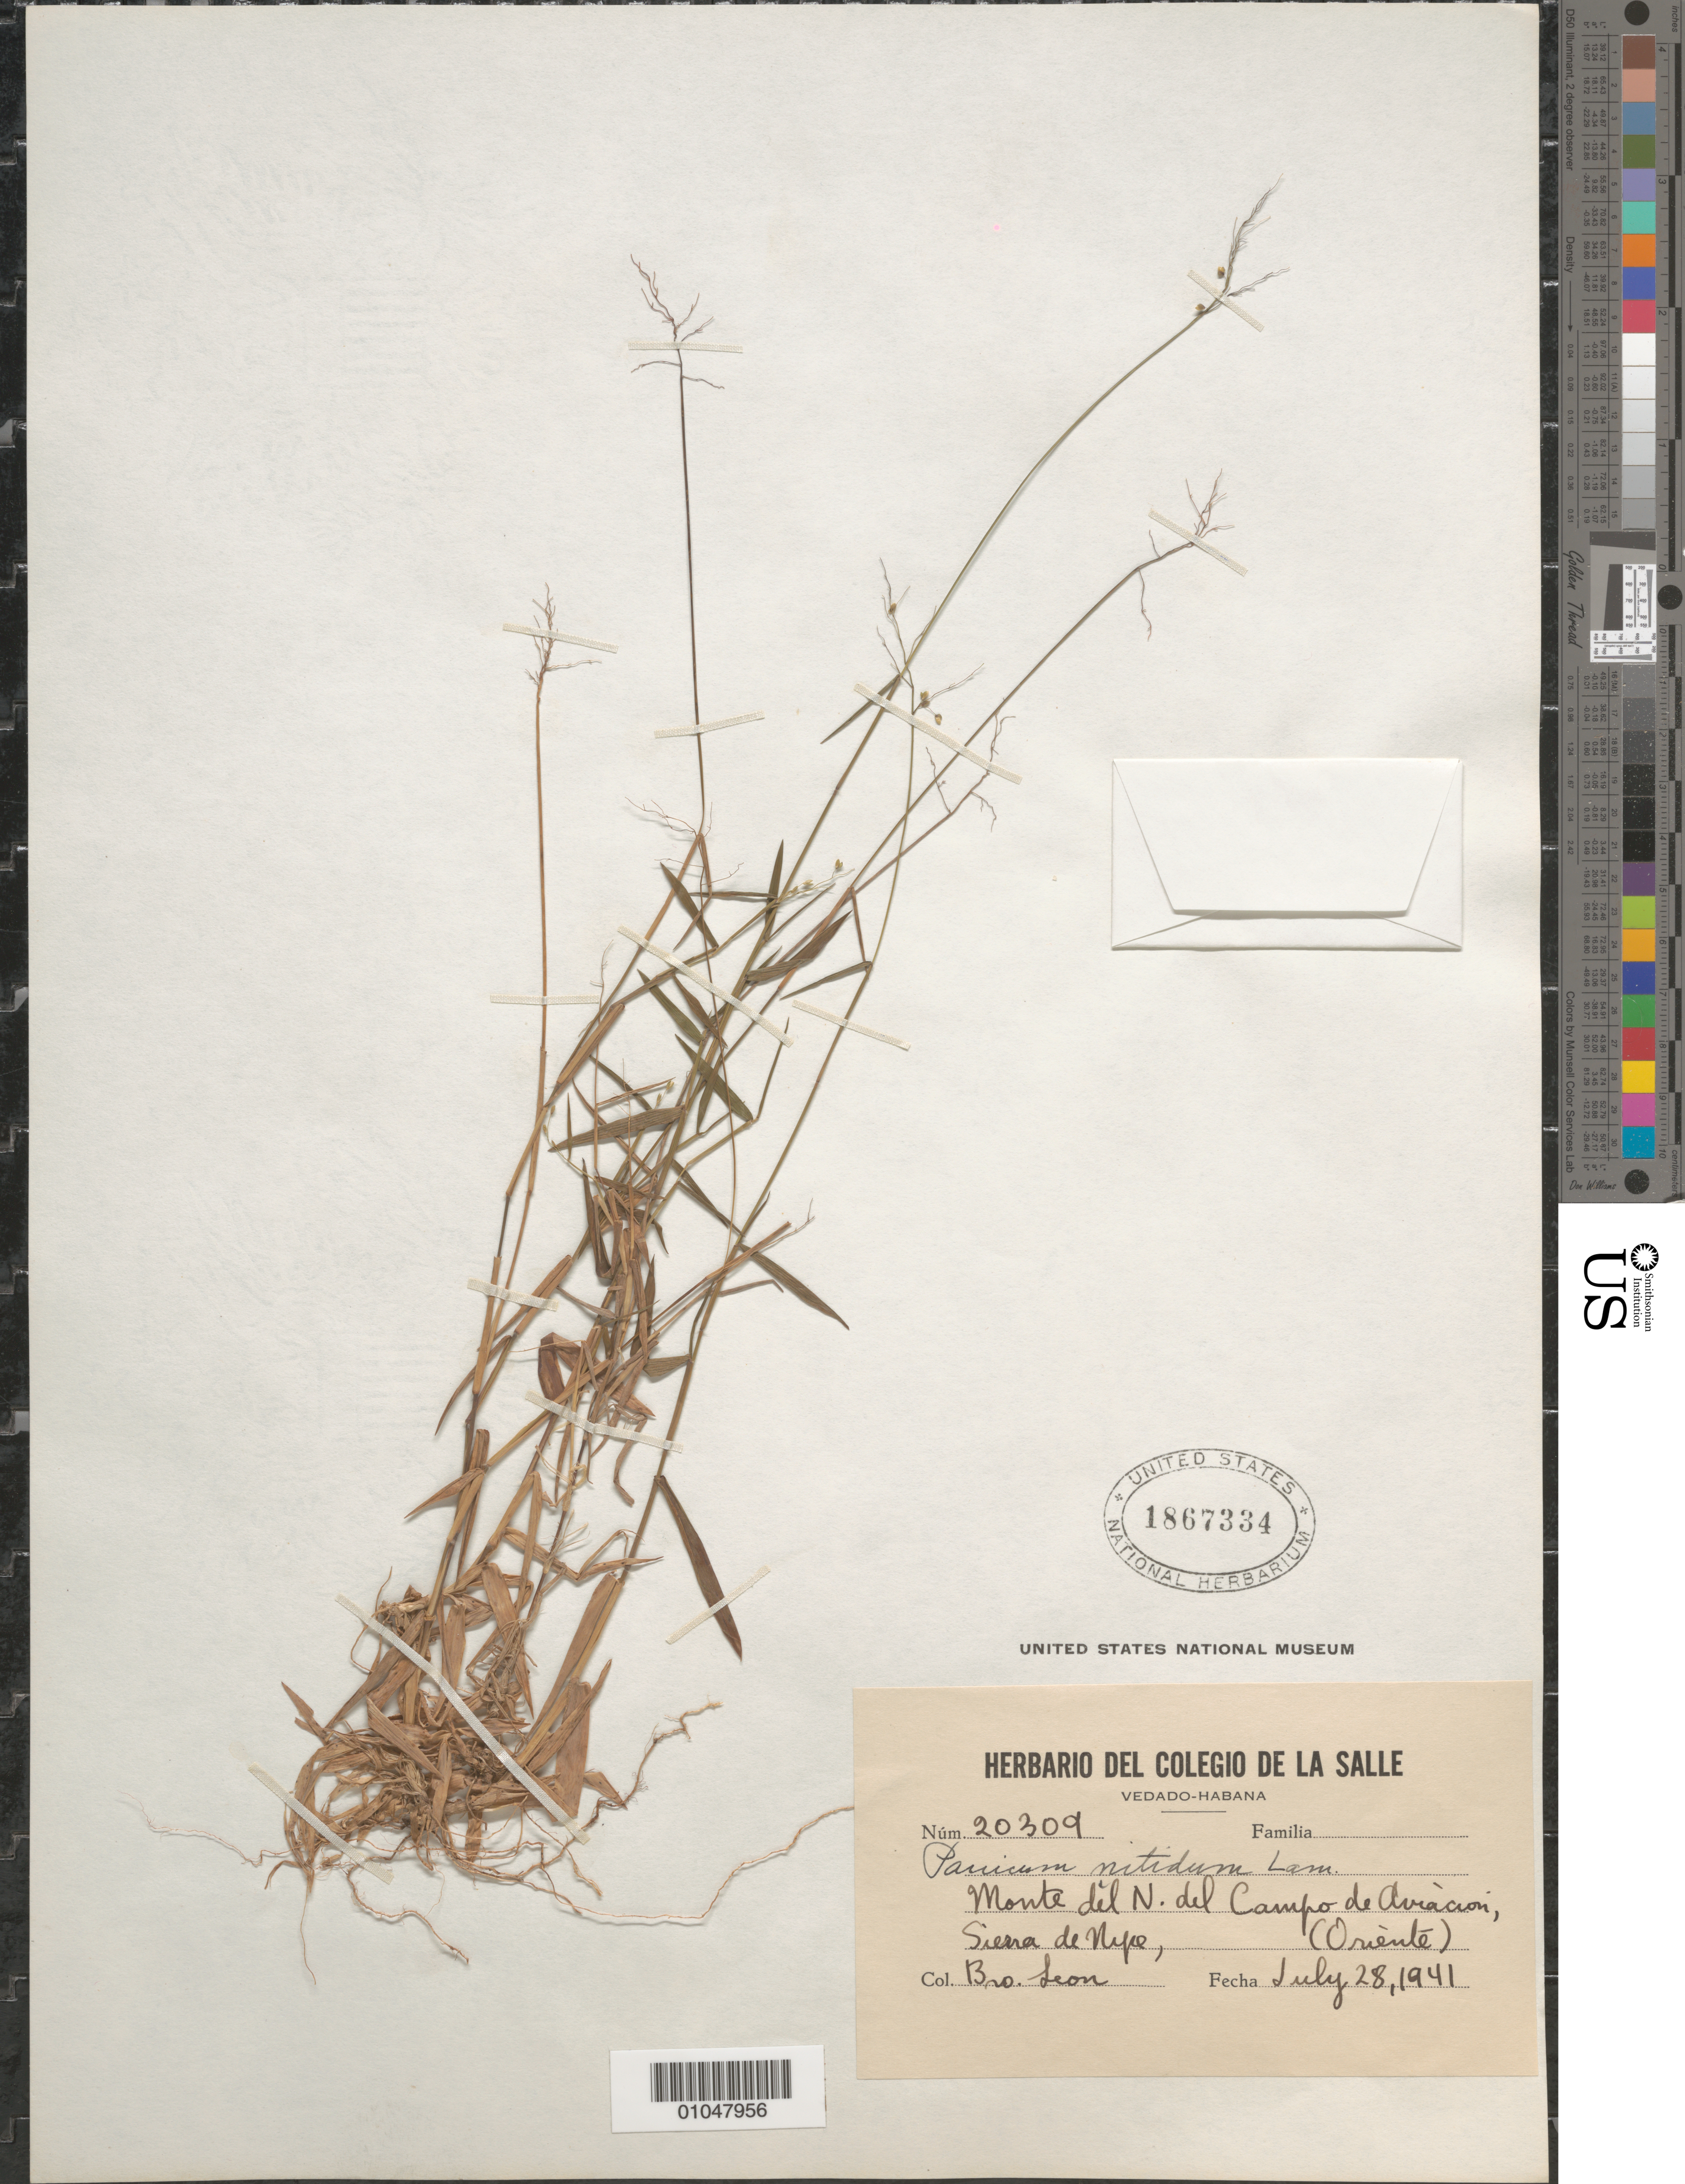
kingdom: Plantae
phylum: Tracheophyta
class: Liliopsida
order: Poales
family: Poaceae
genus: Panicum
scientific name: Panicum nitidum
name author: Lam.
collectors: Bro. León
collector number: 20309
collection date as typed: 28 Jul 1941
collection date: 1941-07-28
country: Cuba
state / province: Holguín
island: Cuba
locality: Monte del N del Campo de Aviacion, Sierra de Nipe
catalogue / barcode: US 1867334